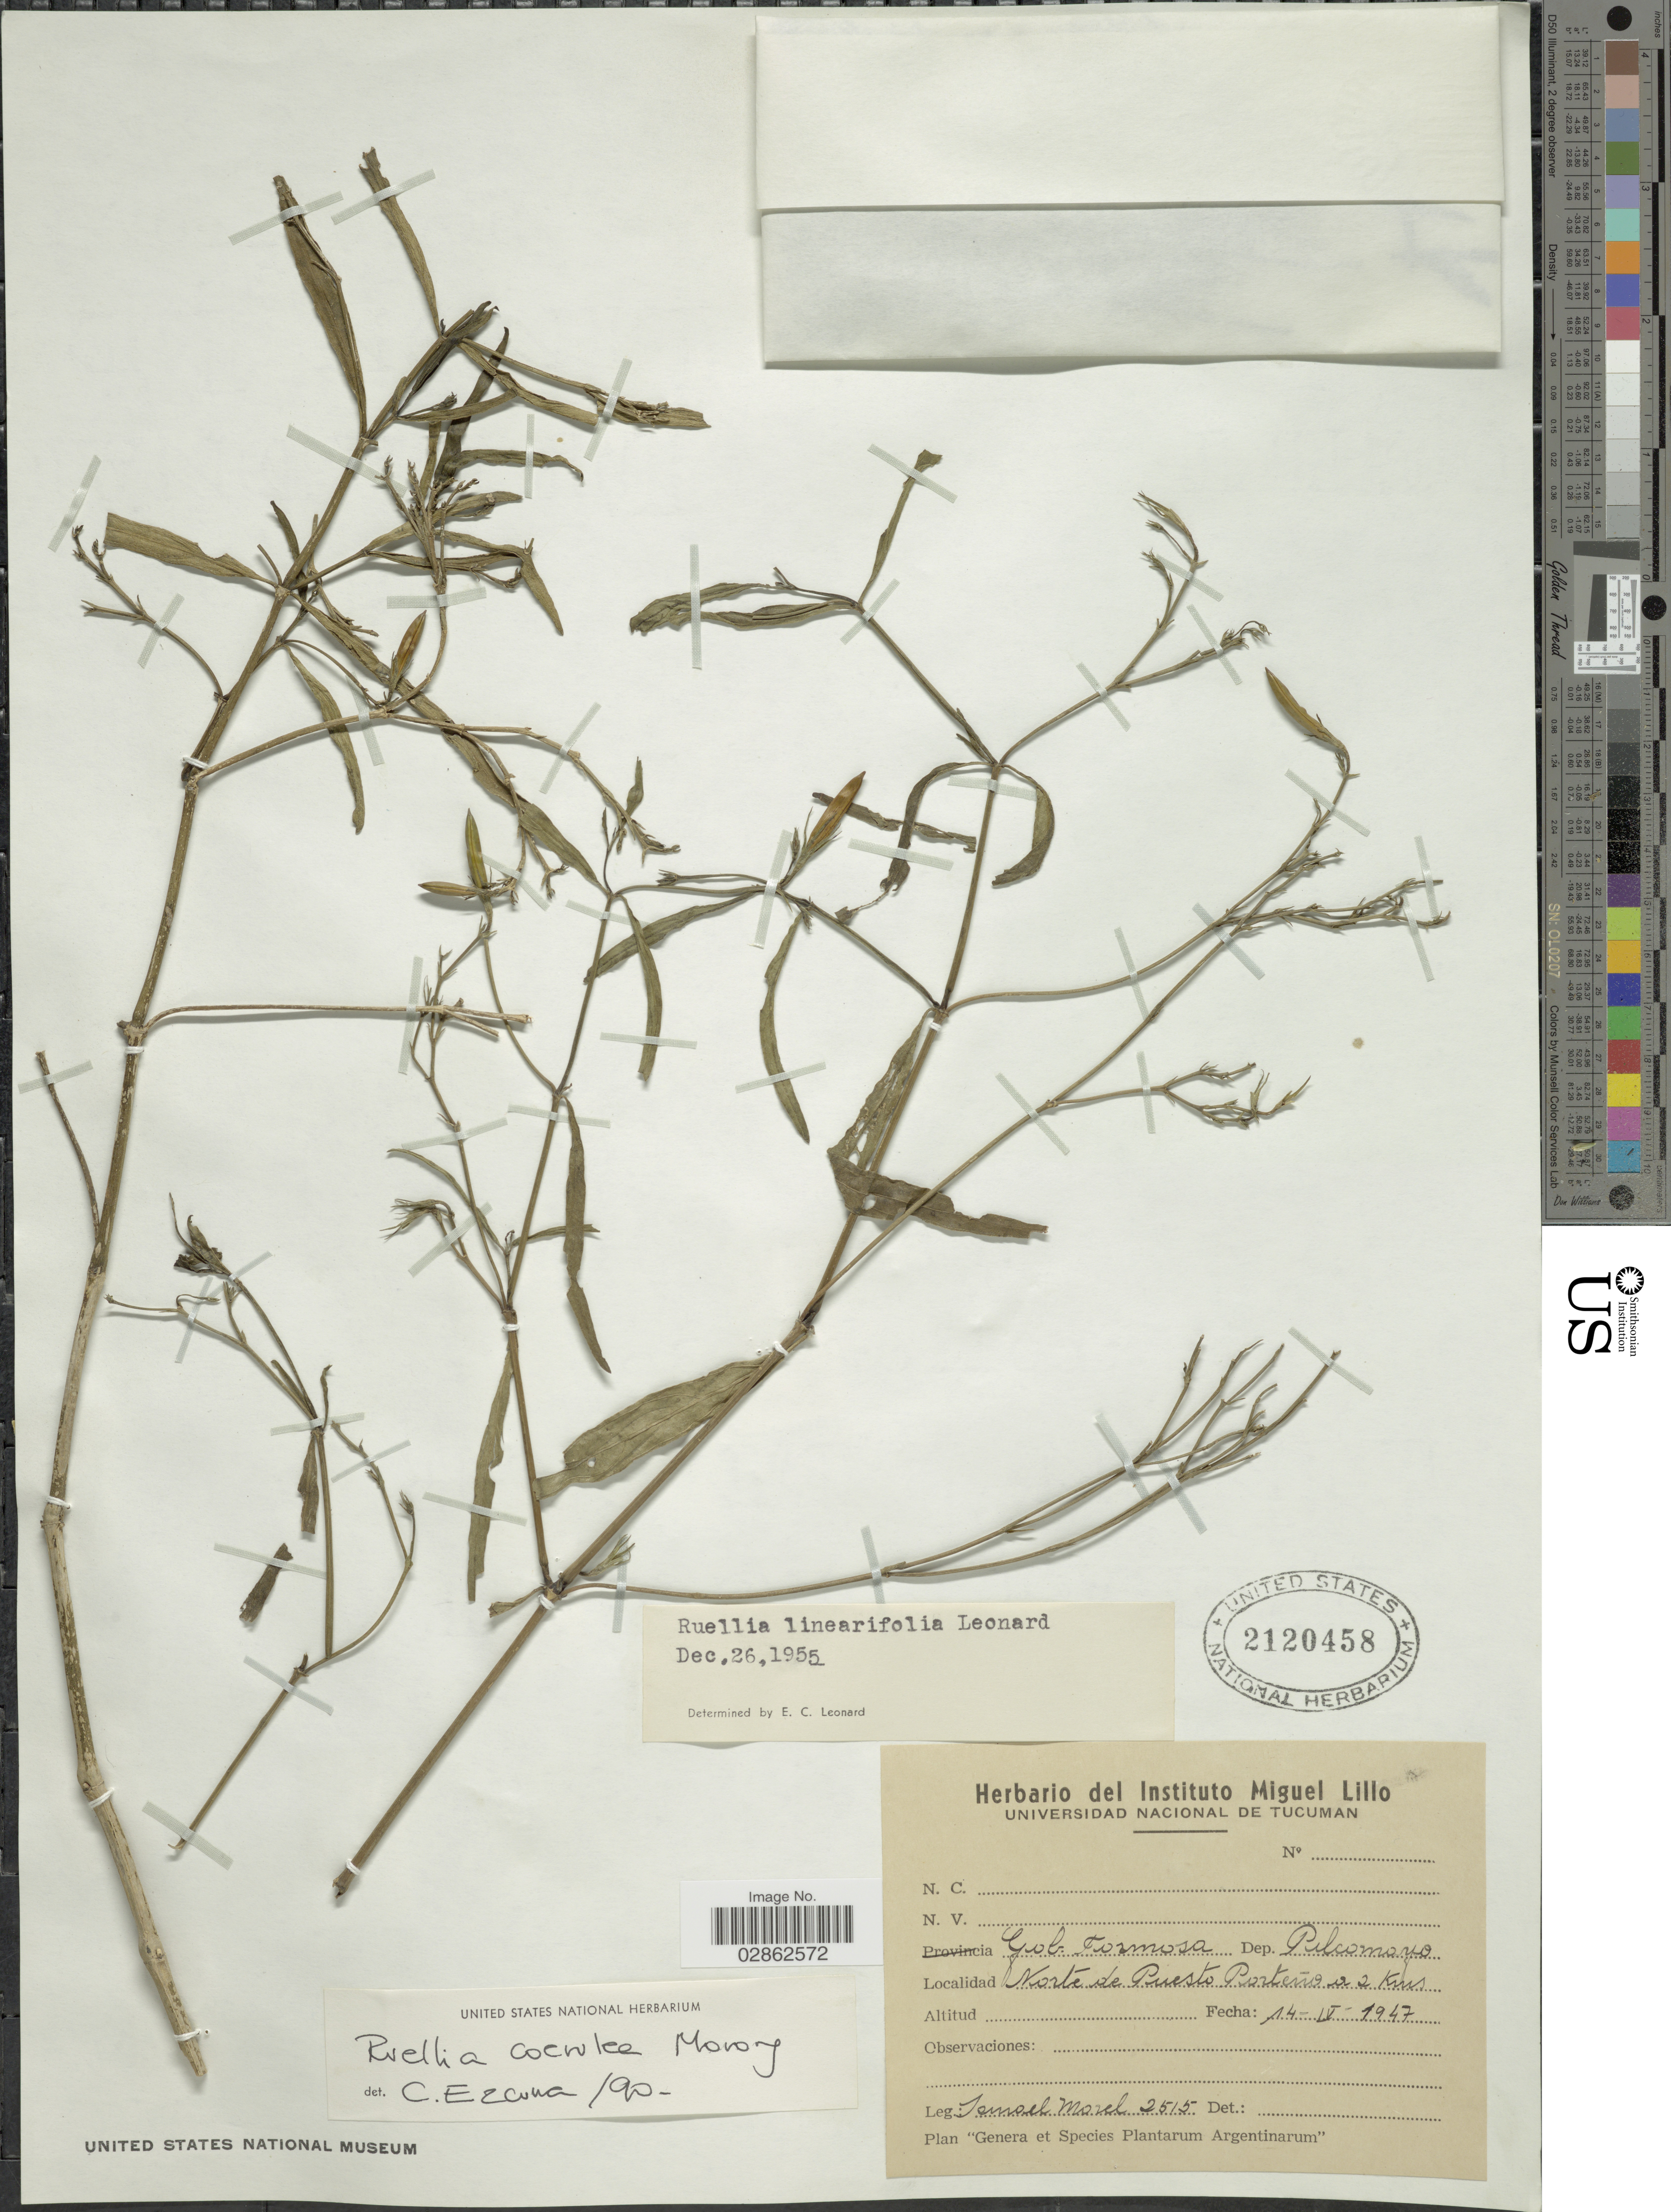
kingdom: Plantae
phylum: Tracheophyta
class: Magnoliopsida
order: Lamiales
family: Acanthaceae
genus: Ruellia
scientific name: Ruellia coerulea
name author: Morong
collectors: I. Morel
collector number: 2515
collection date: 1947-04-14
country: Argentina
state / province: Formosa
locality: Gob. Formosa. Dep. Pilcomayo. Norte de Puesto Porteño a 2 Kms.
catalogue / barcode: US 2120458